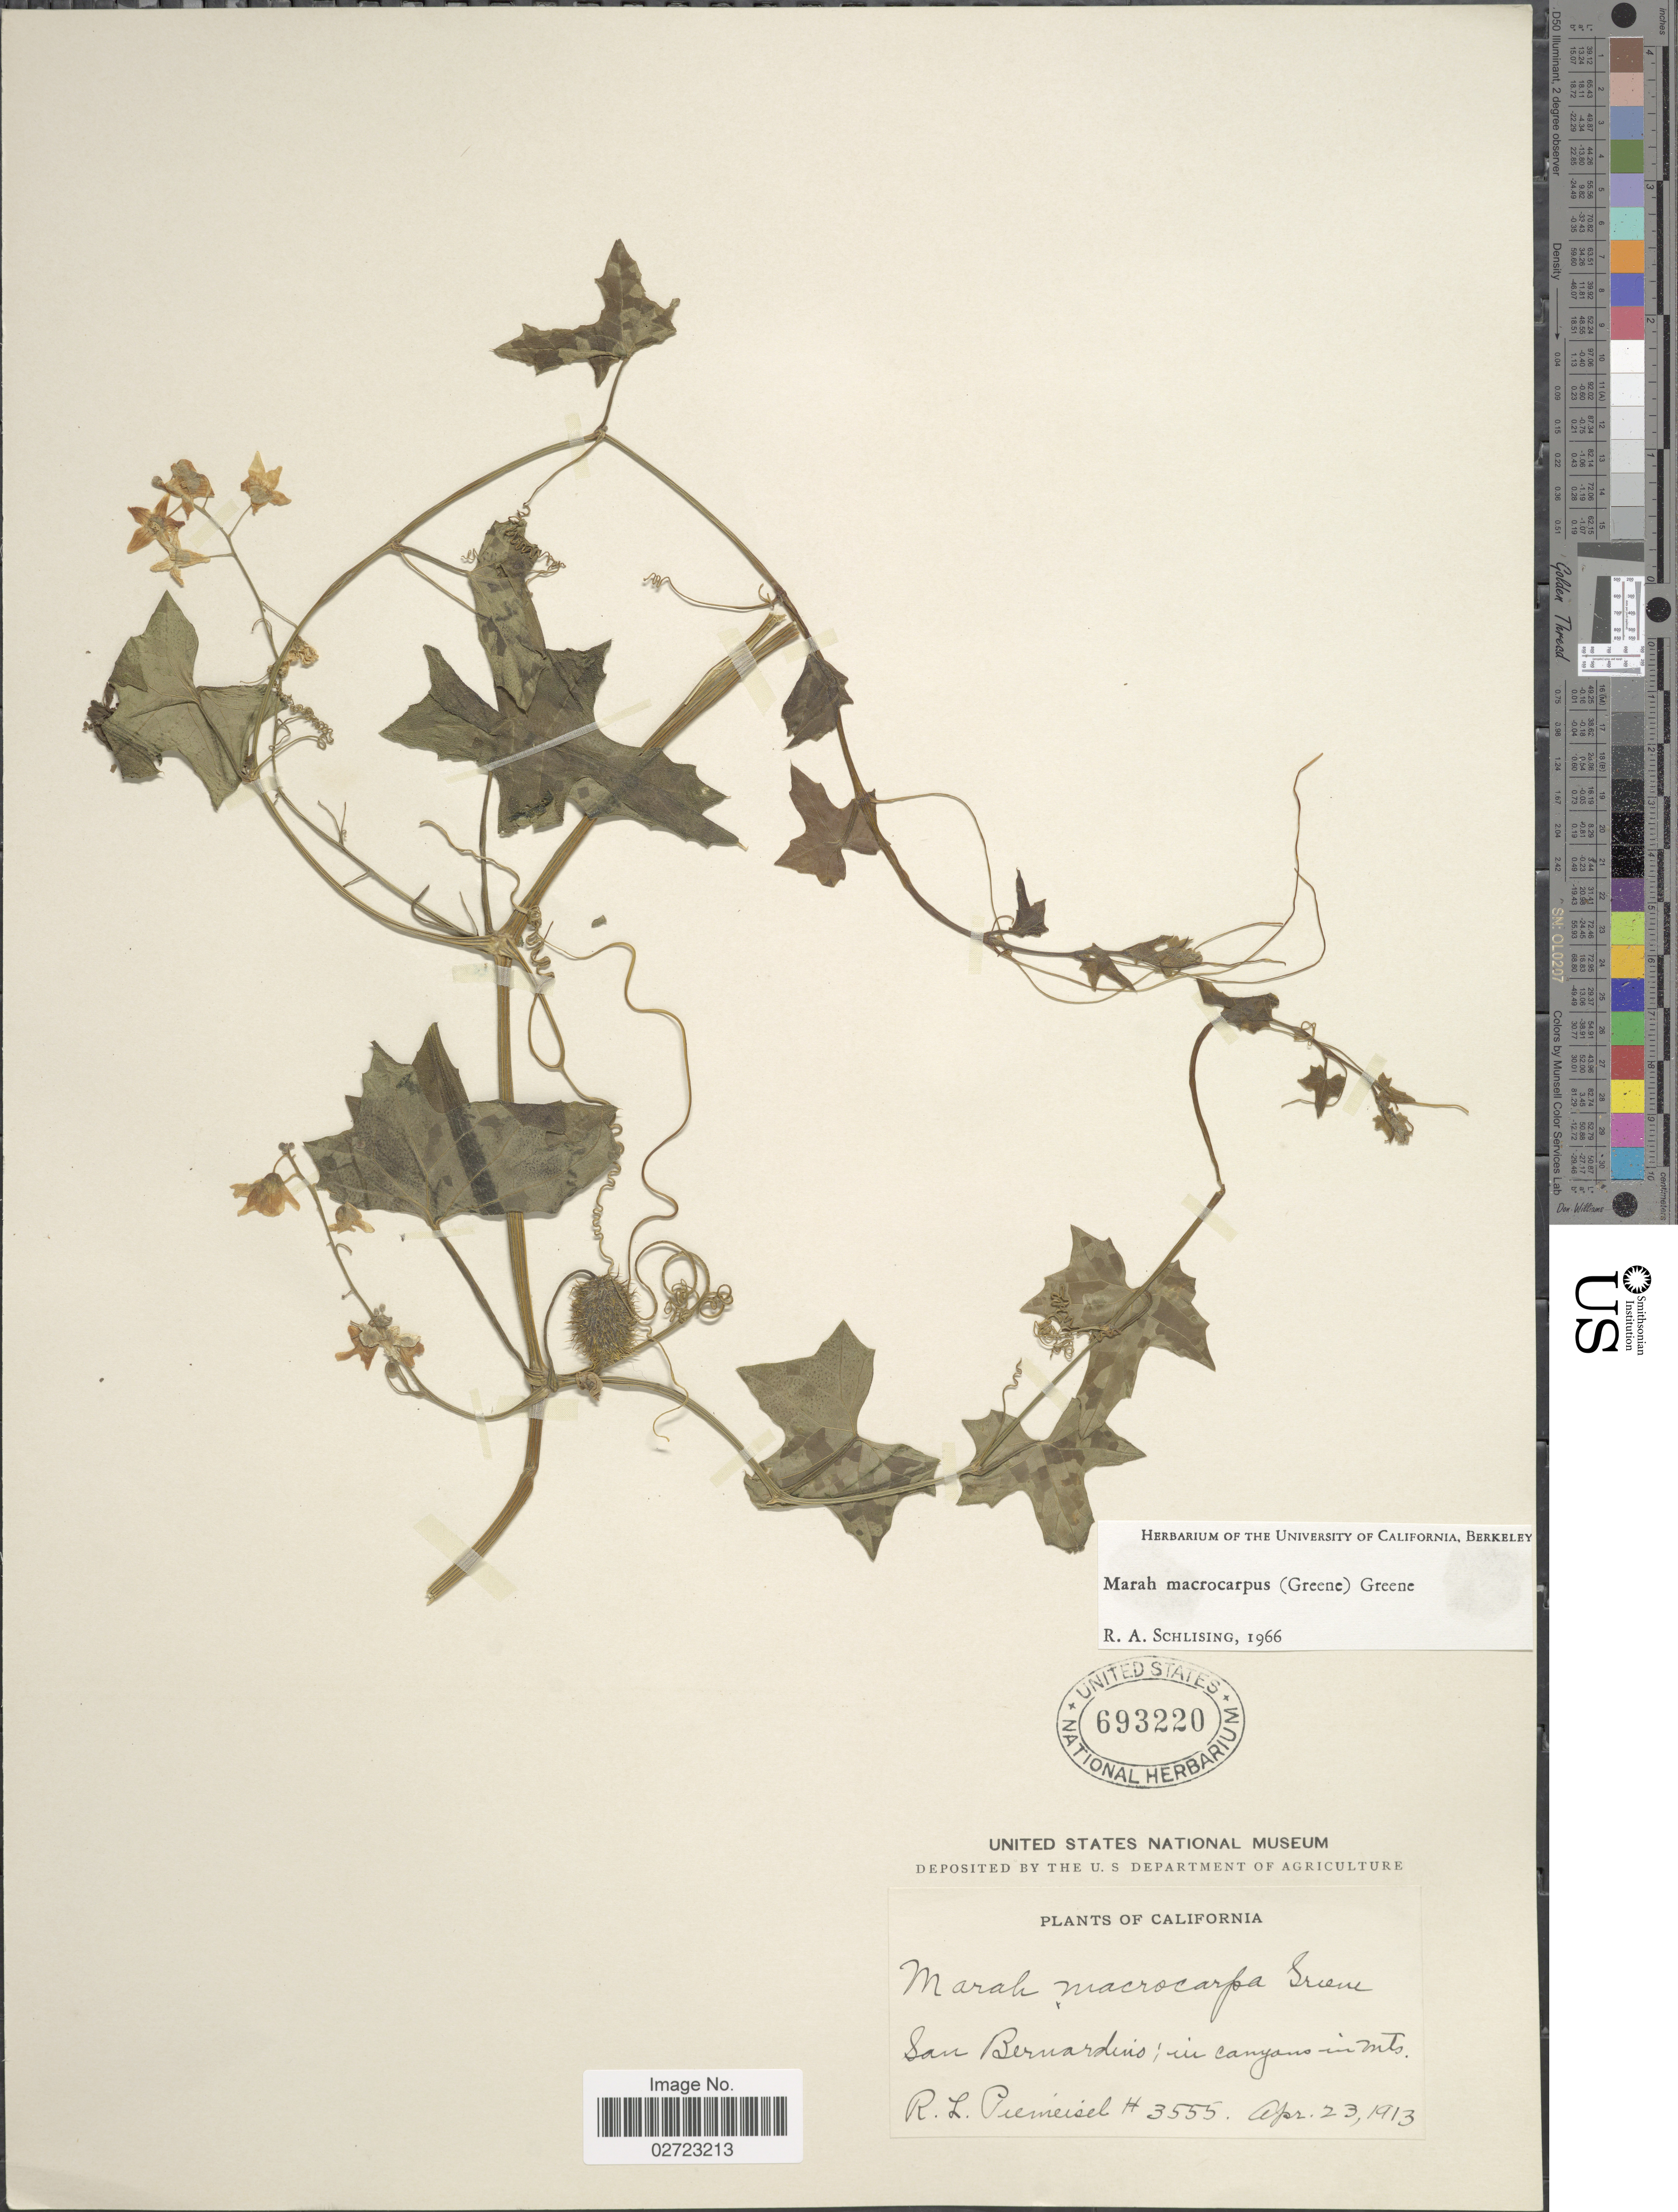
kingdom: Plantae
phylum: Tracheophyta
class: Magnoliopsida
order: Cucurbitales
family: Cucurbitaceae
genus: Marah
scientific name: Marah macrocarpa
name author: (Greene) Greene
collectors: R. L. Piemeisel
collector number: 3555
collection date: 1913-04-23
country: United States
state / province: California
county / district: San Bernardino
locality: San Bernardino; in canyons in Mts.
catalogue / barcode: US 693220